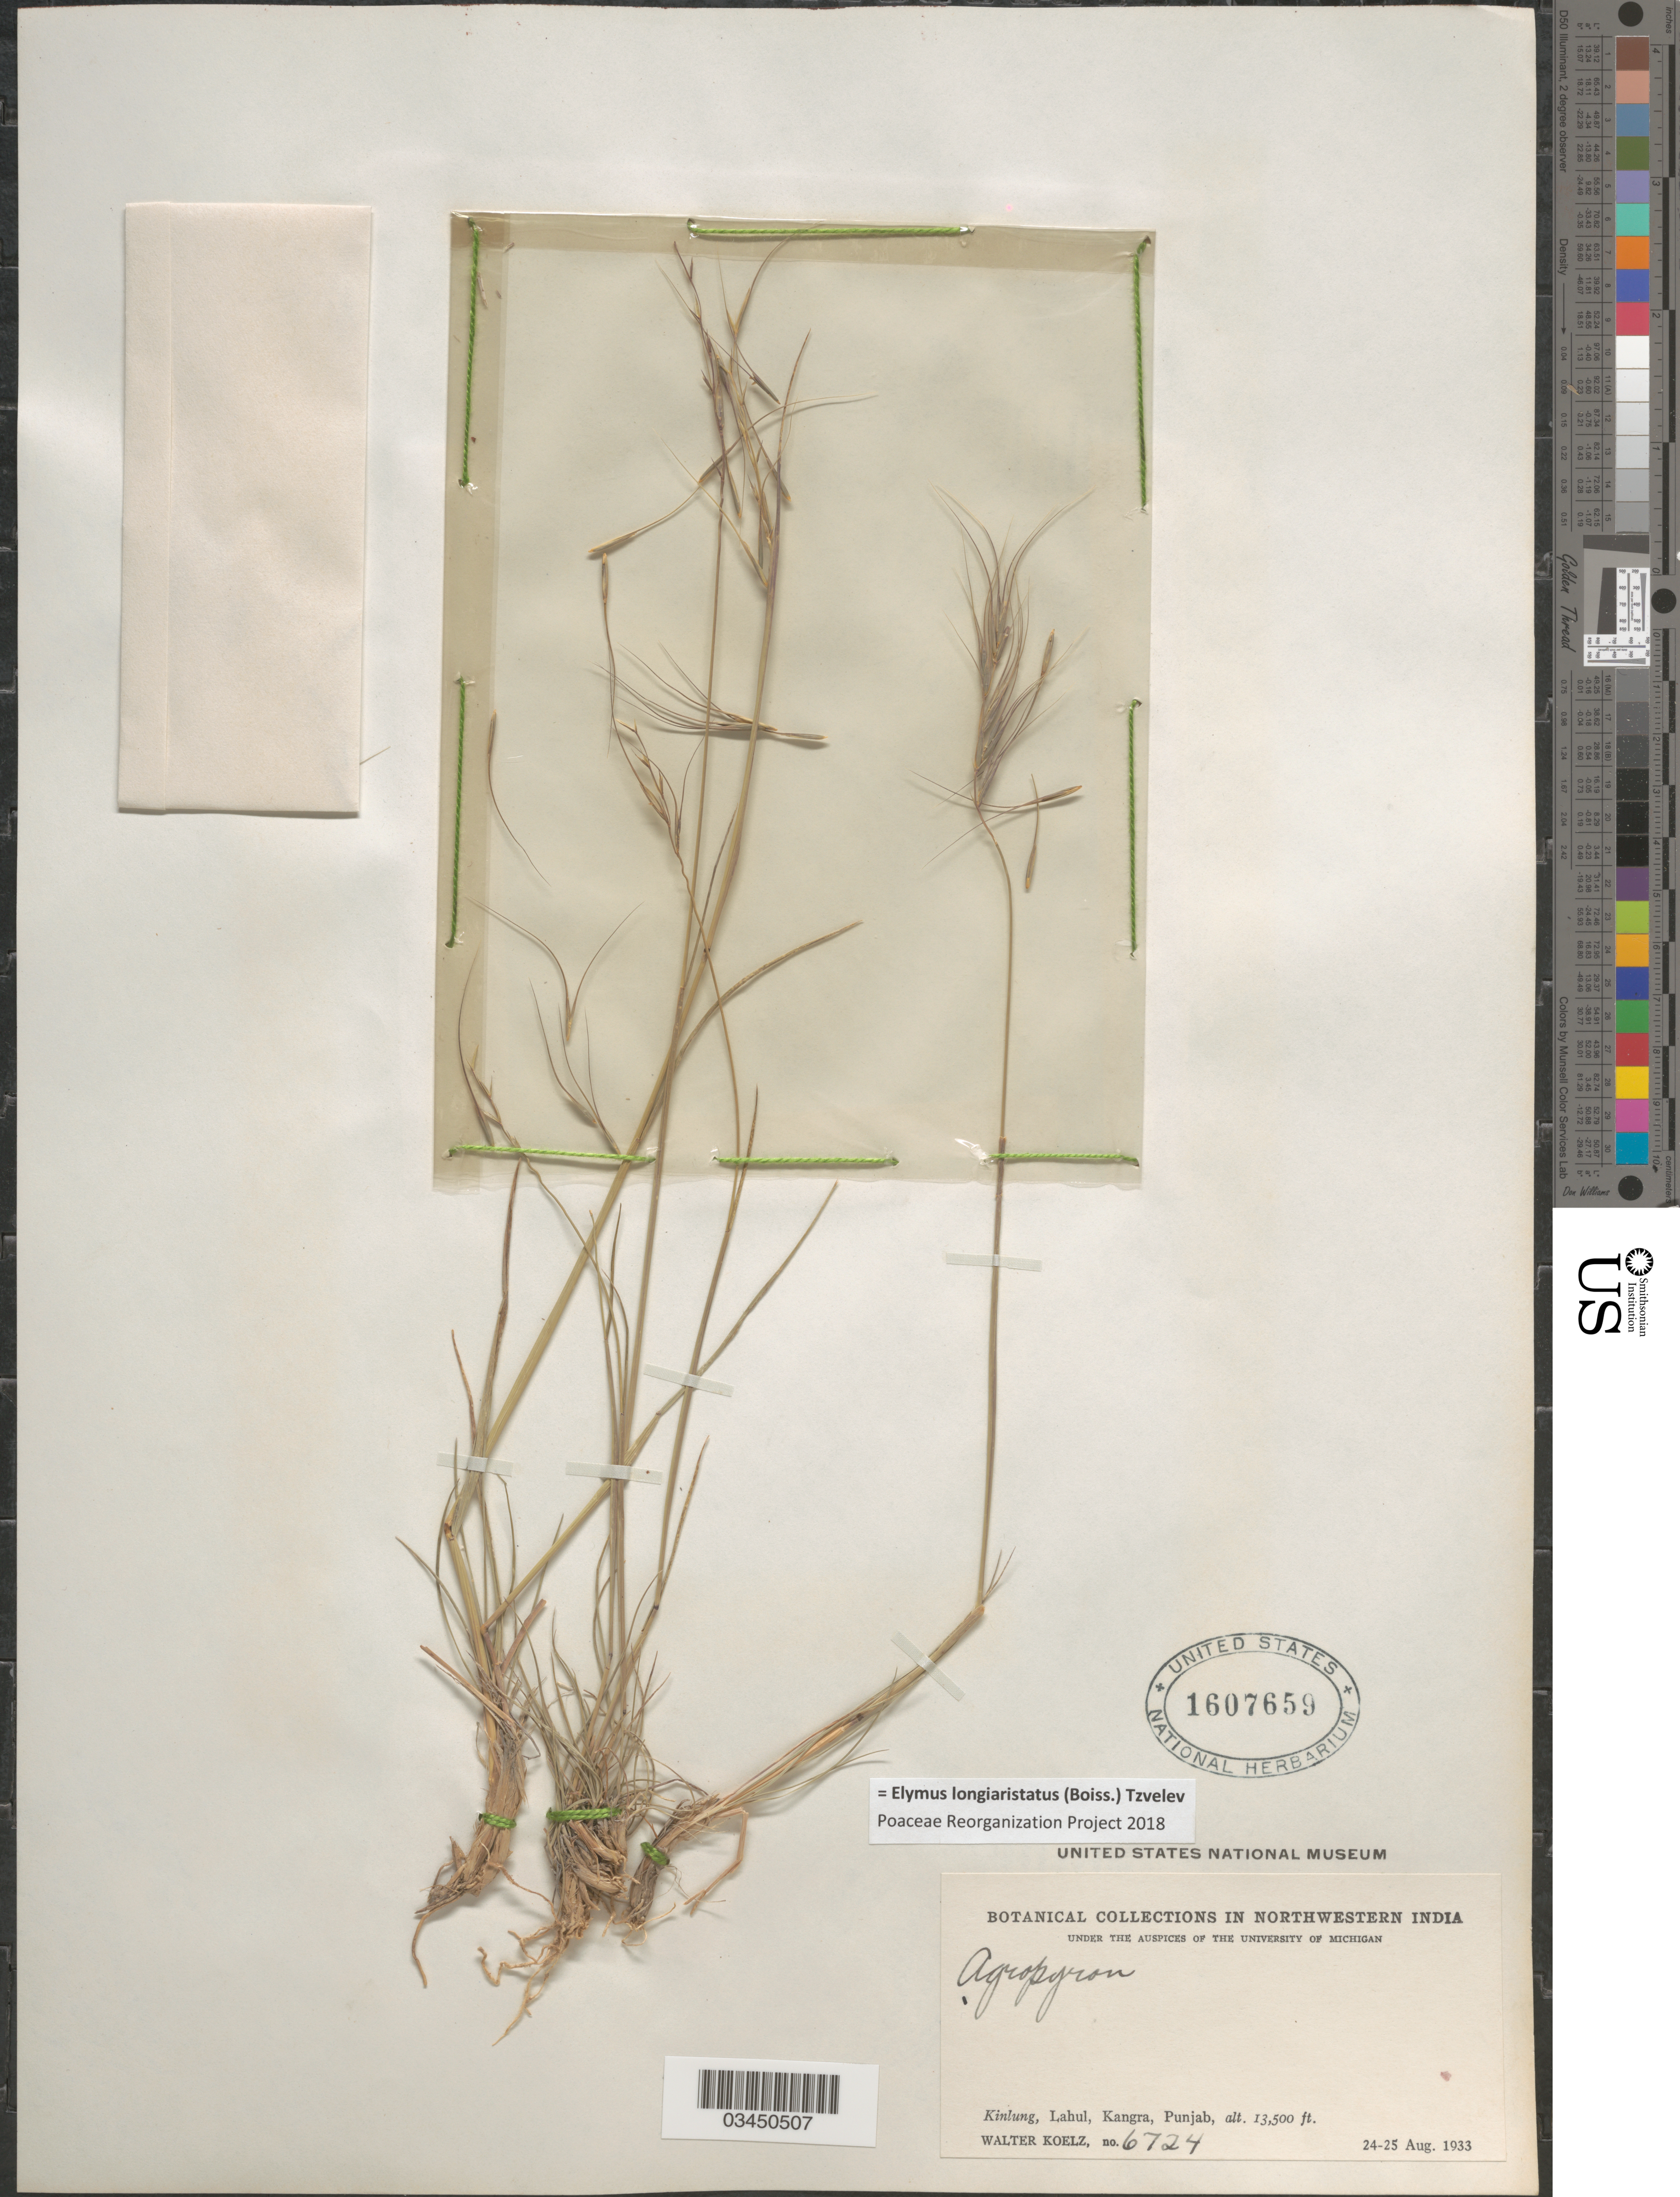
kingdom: Plantae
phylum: Tracheophyta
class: Liliopsida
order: Poales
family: Poaceae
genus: Elymus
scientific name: Elymus longiaristatus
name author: (Boiss.) Tzvelev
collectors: W. N. Koelz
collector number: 6724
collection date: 1933-08-24/1933-08-25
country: India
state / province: Punjab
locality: Northwestern India. Kinlung, Lahul, Kangra.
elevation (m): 4115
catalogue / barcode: US 1607659